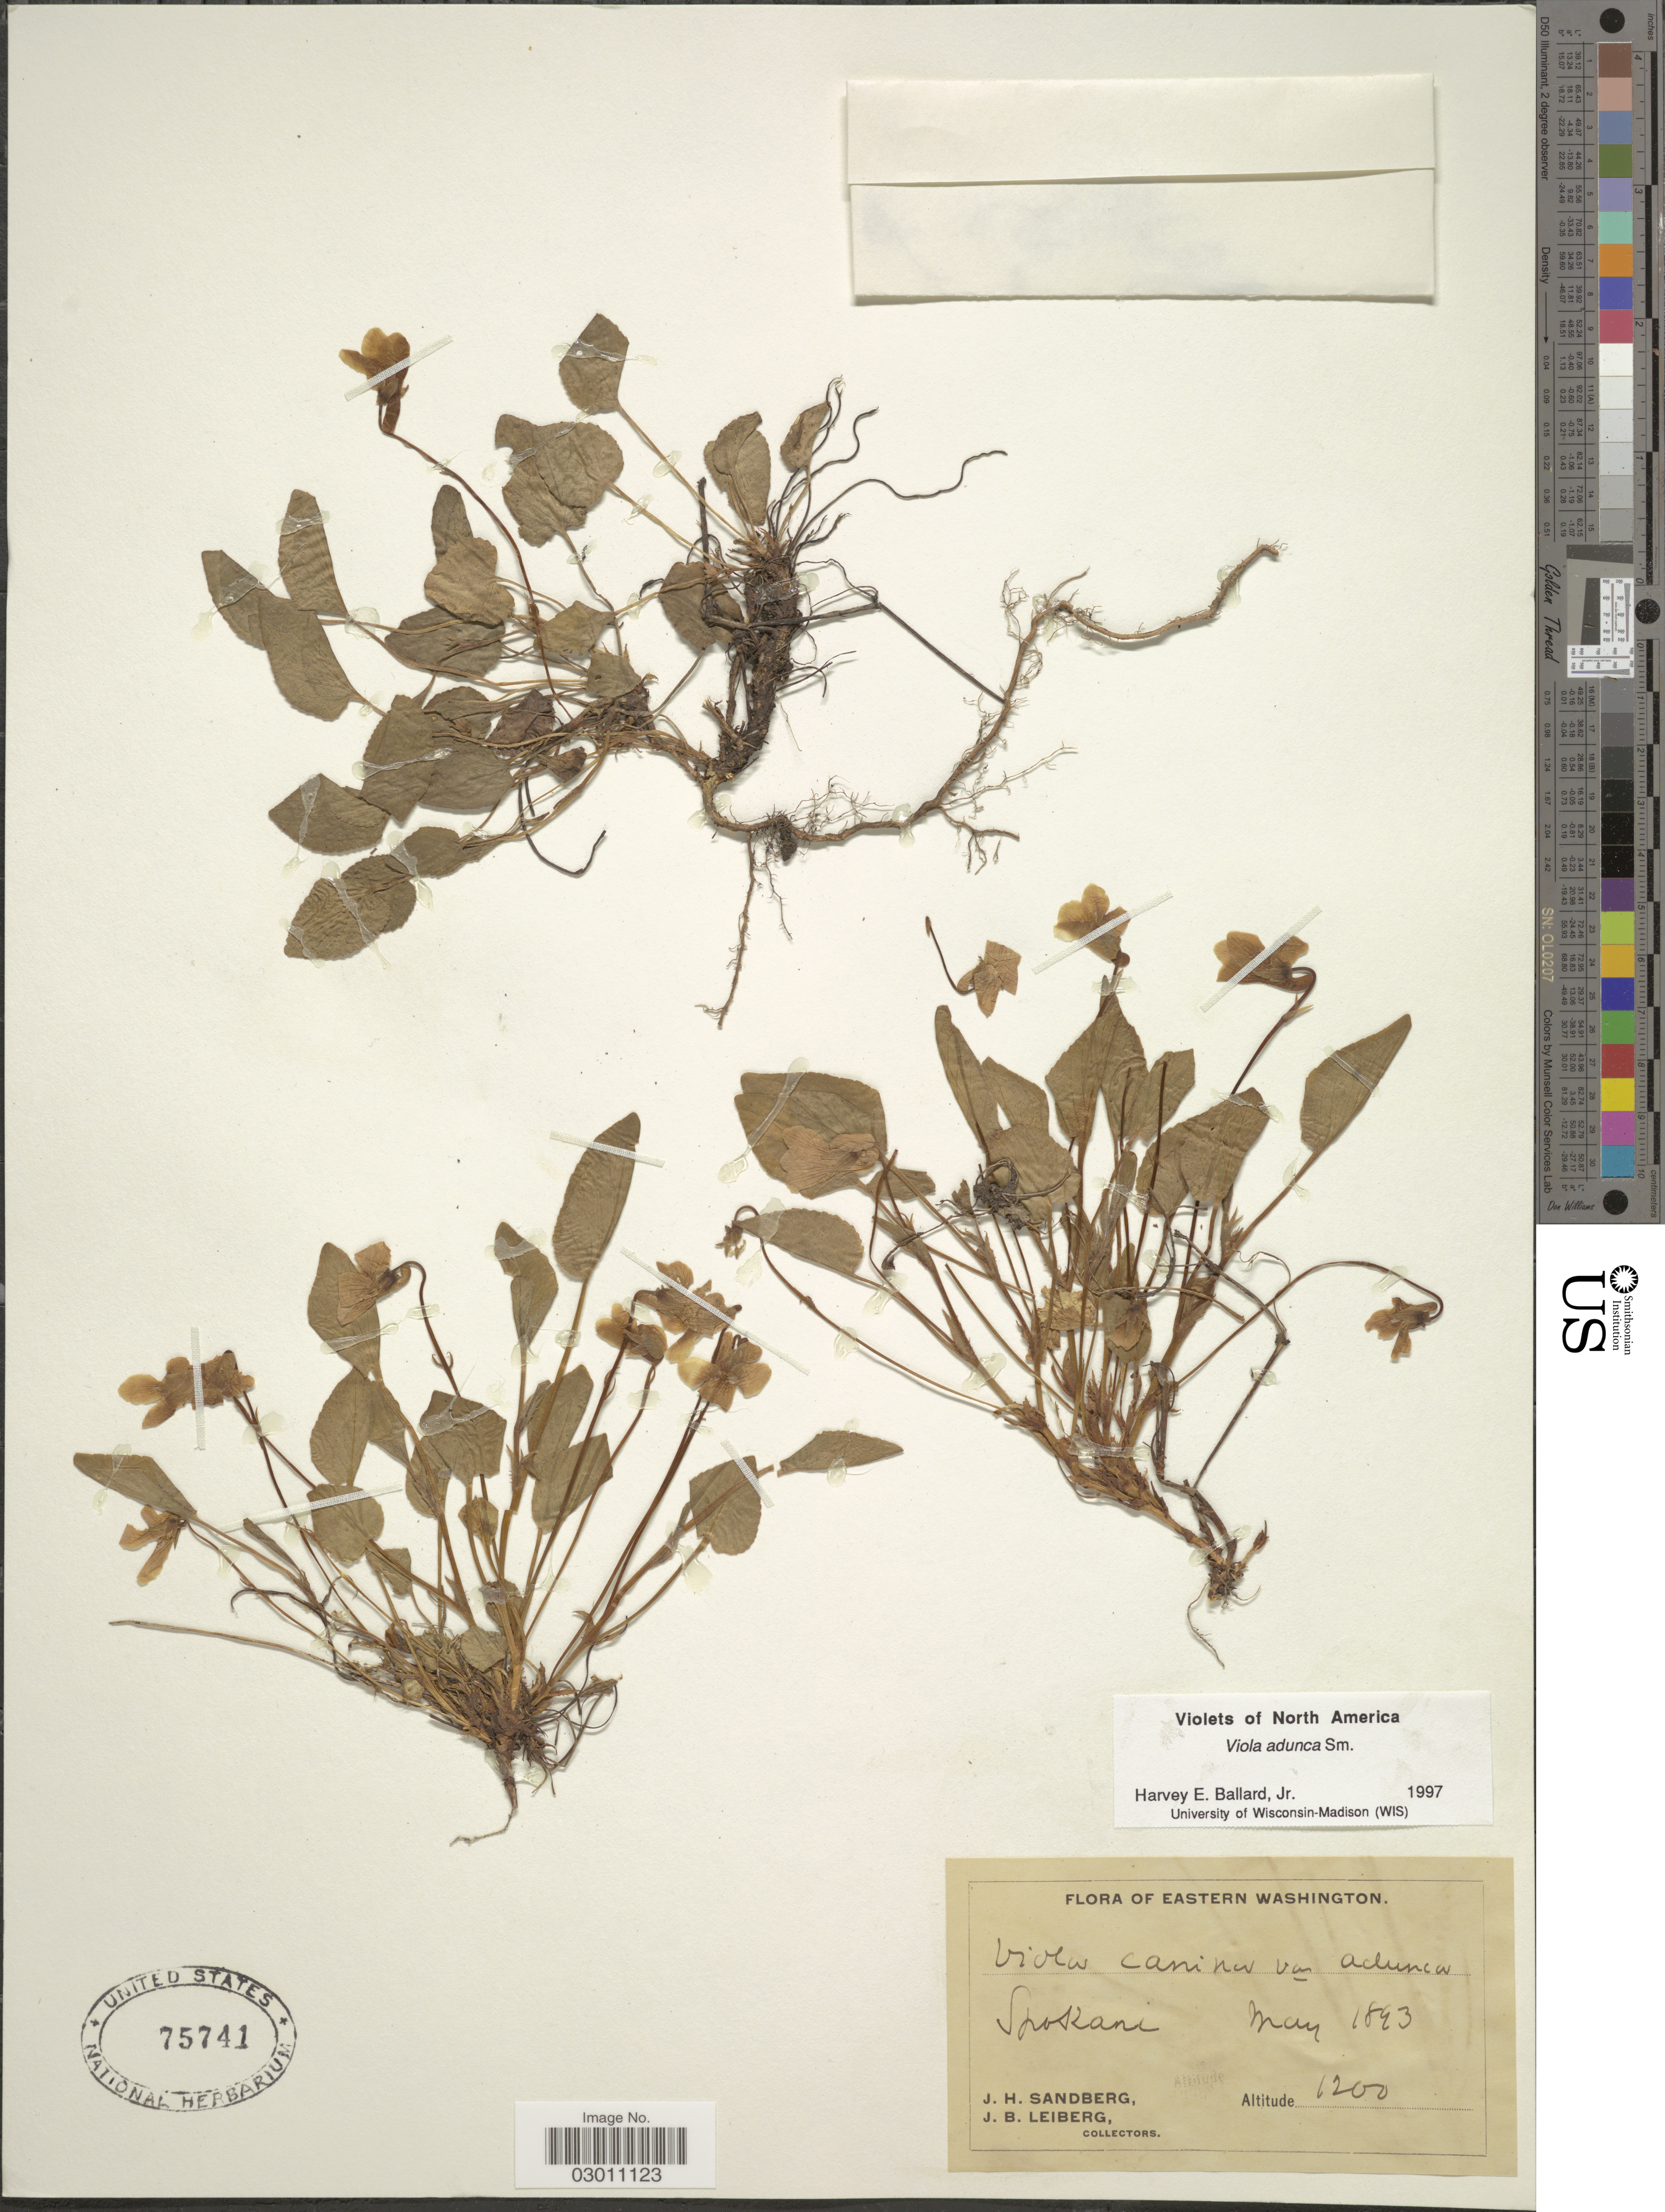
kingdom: Plantae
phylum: Tracheophyta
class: Magnoliopsida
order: Malpighiales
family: Violaceae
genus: Viola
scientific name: Viola adunca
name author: Sm.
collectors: J. H. Sandberg & J. B. Leiberg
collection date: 1893-05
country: United States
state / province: Washington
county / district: Spokane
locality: Eastern Washington. Spokane.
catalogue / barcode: US 75741